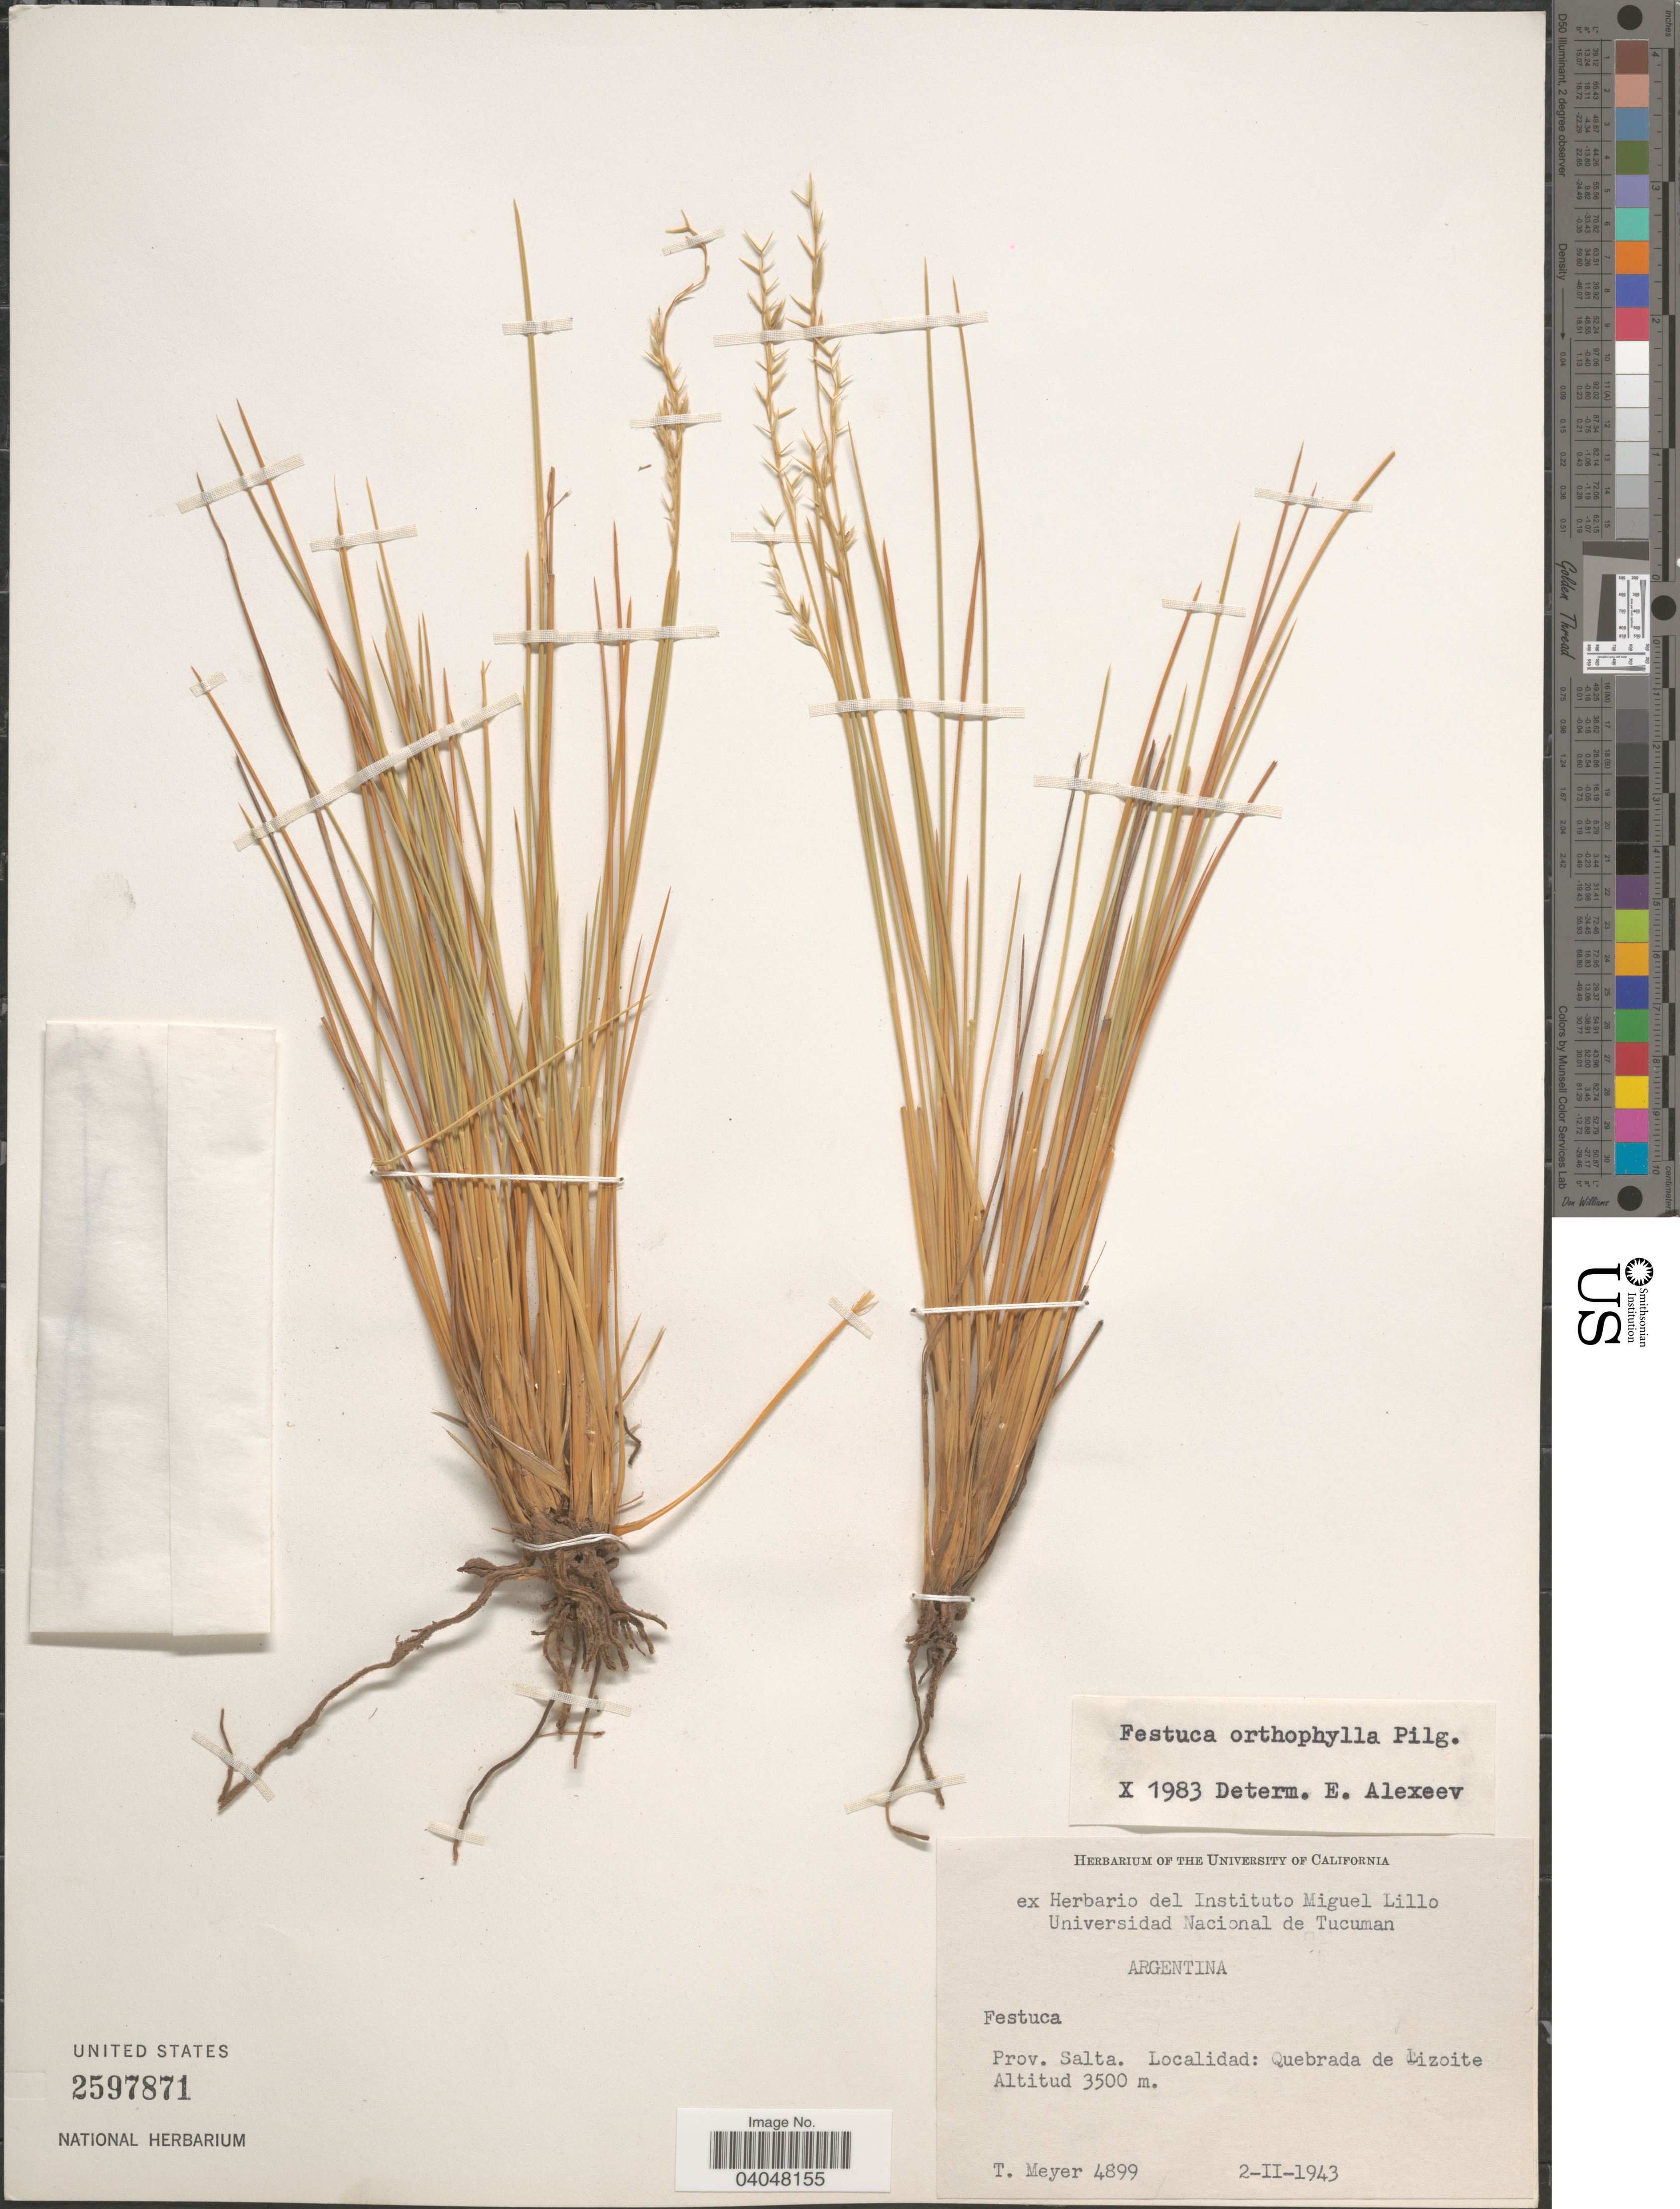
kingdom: Plantae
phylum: Tracheophyta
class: Liliopsida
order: Poales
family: Poaceae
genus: Festuca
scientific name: Festuca orthophylla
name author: Pilg.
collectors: T. Meyer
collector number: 4899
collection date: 1943-02-02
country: Argentina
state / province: Salta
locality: Quebrada de Lizoite.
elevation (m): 3500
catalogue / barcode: US 2597871